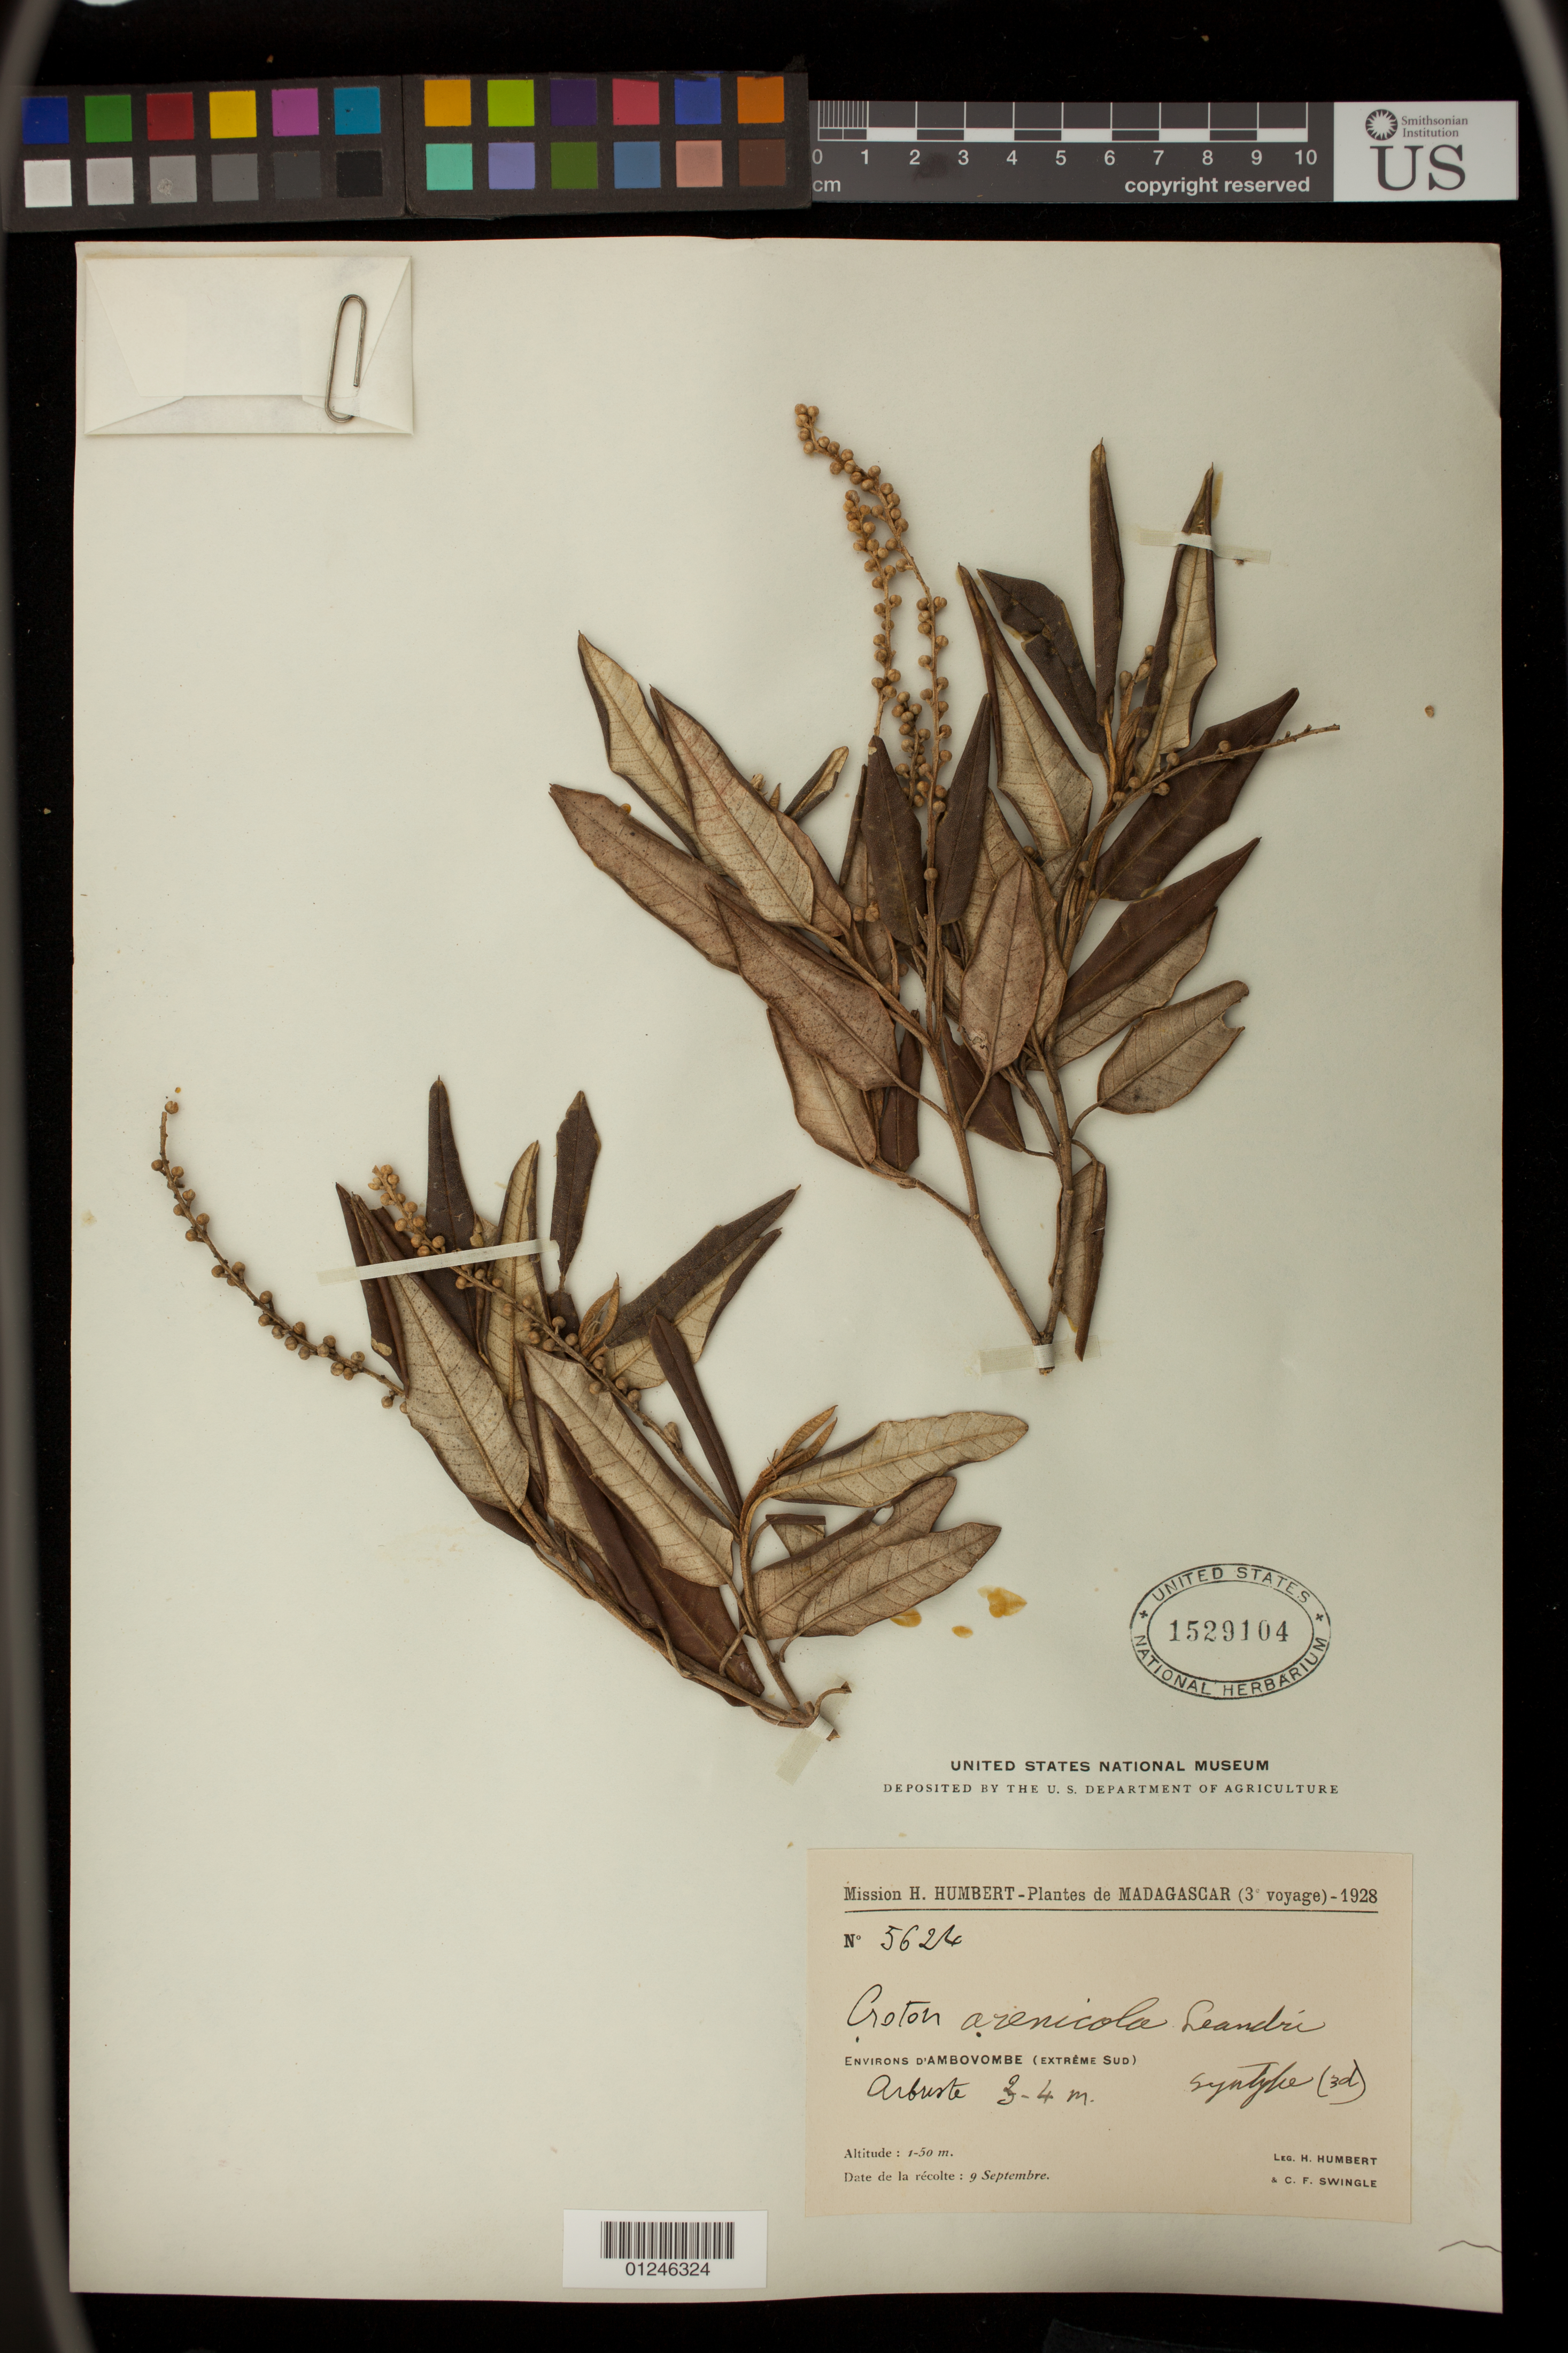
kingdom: Plantae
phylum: Tracheophyta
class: Magnoliopsida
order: Malpighiales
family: Euphorbiaceae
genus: Croton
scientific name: Croton chlaenacicomes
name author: Leandri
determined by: Berry, P. E., (WIS), University of Wisconsin - Madison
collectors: H. Humbert & C. Swingle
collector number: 5624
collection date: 1928-09-09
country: Madagascar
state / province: Atsimo-Andrefana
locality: Environs d'Ambovombe (extrême Sud)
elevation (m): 1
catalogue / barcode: US 1529104